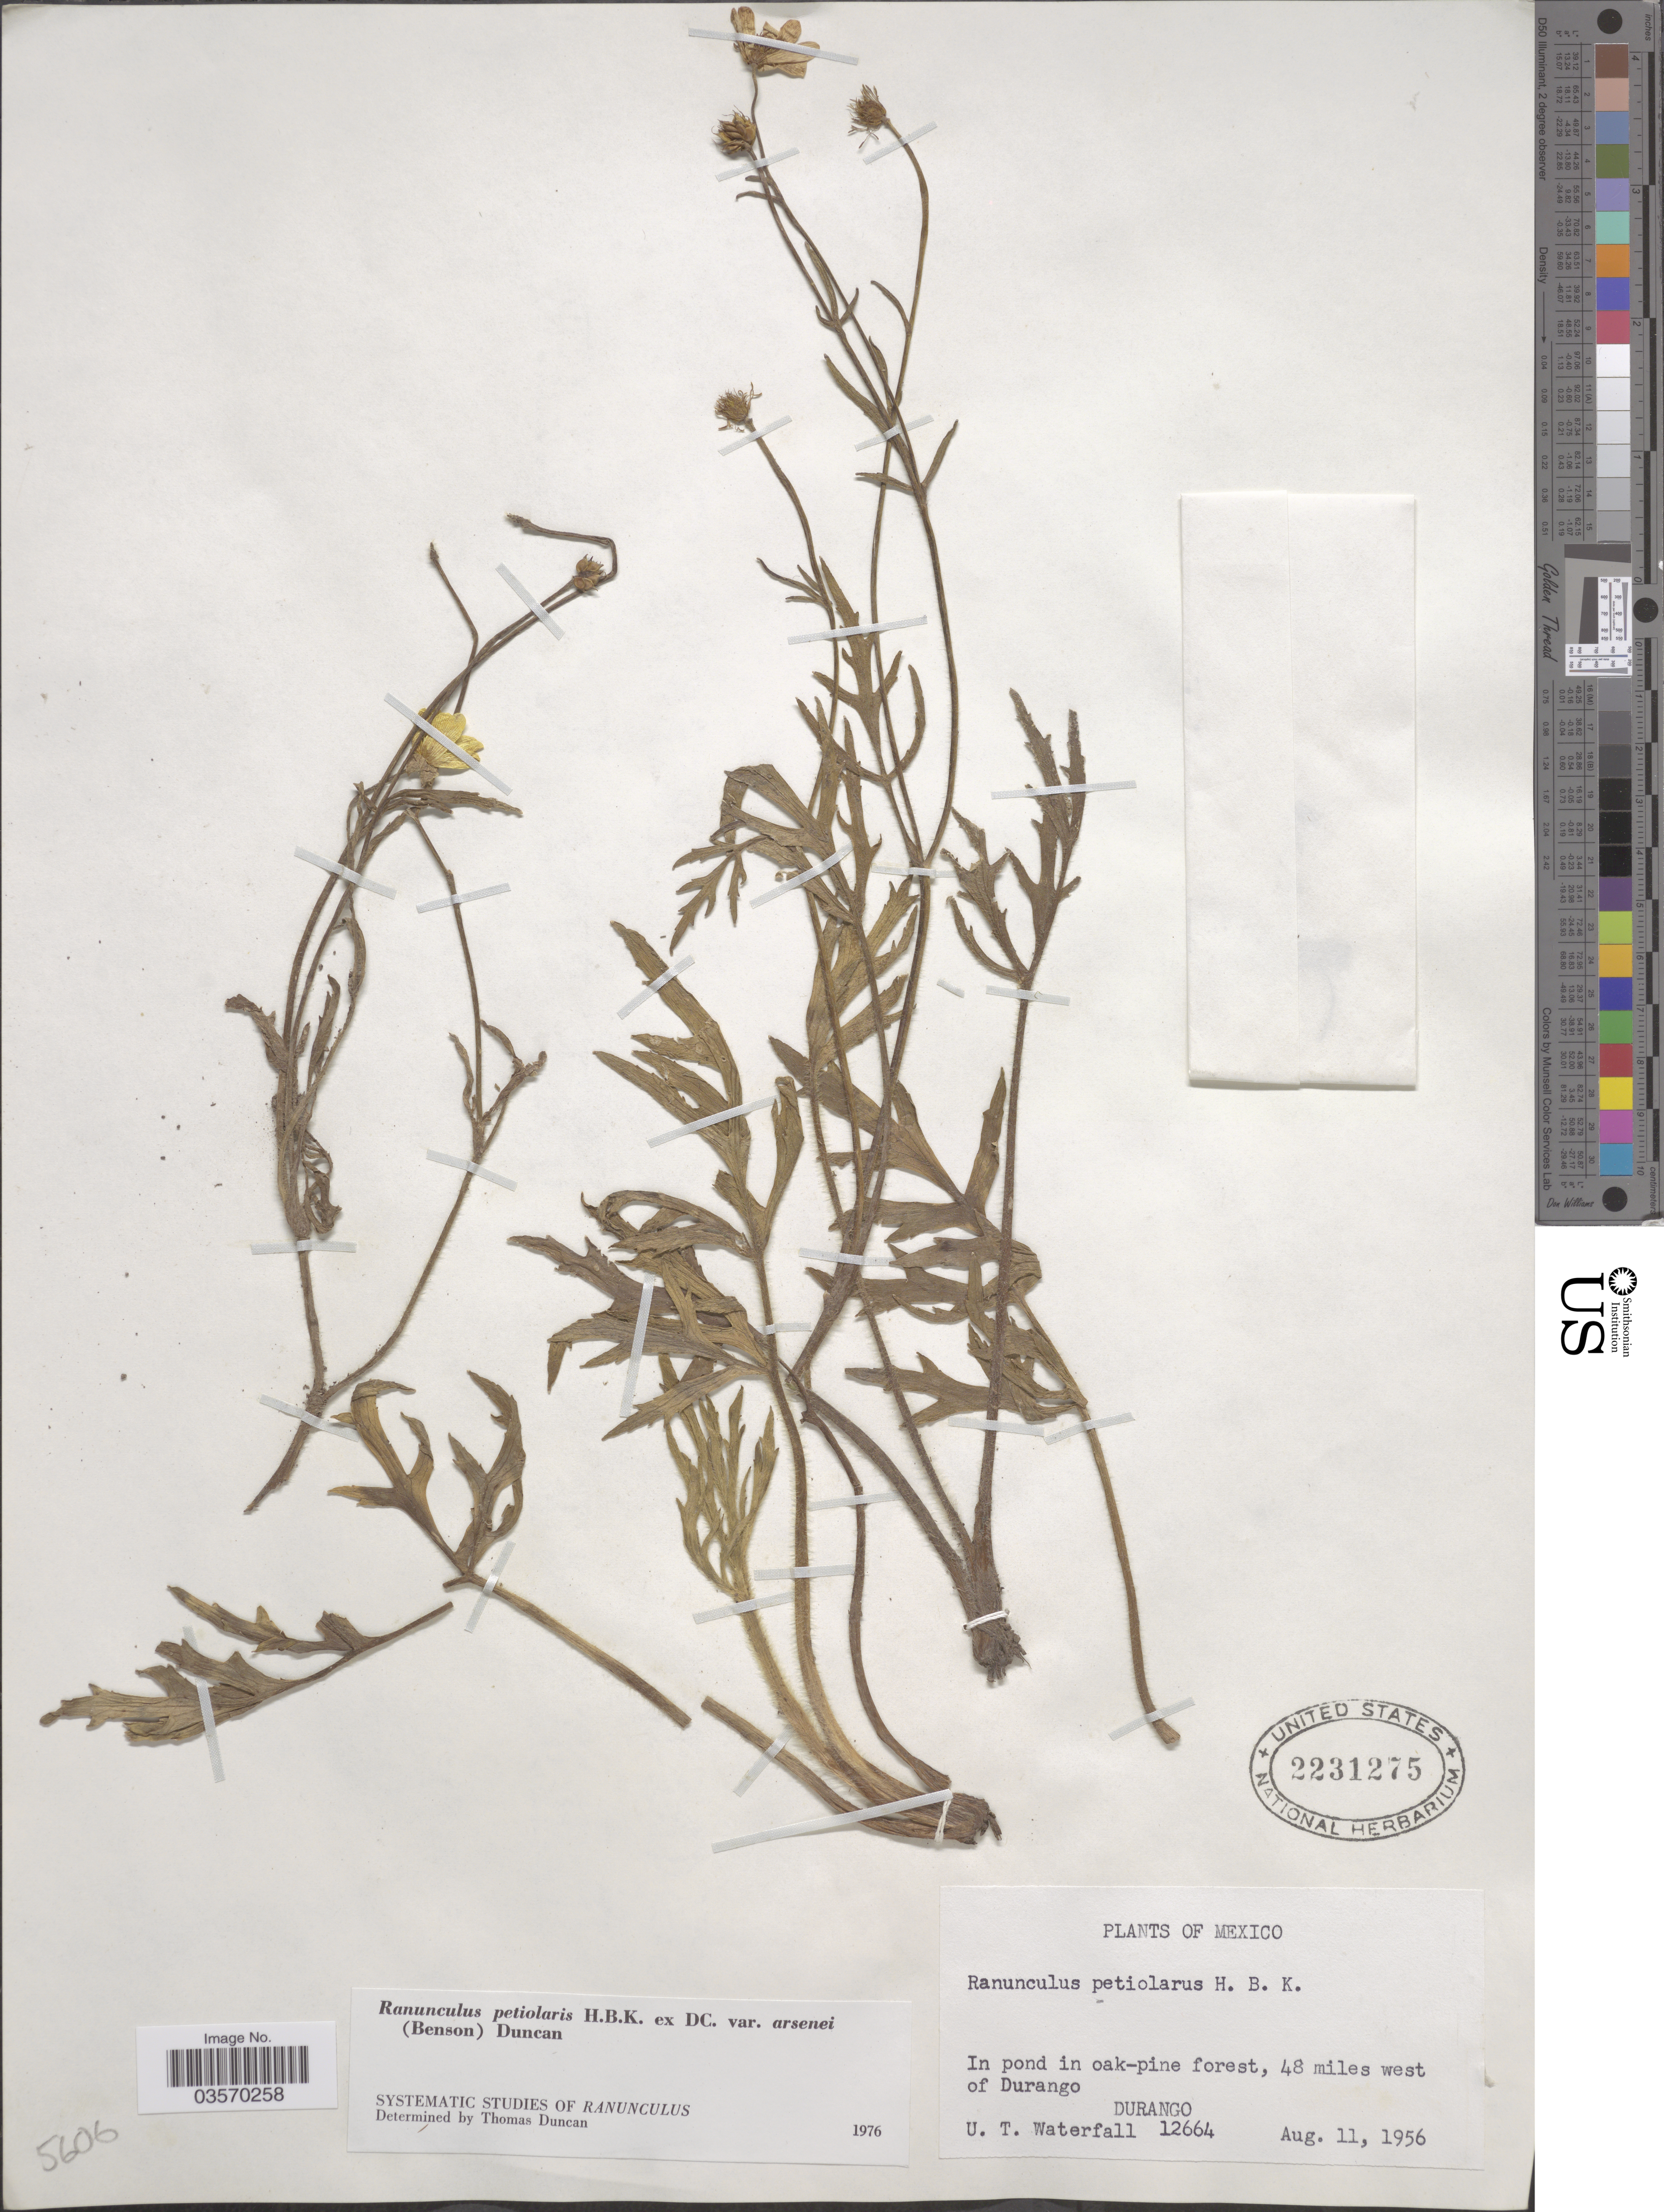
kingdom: Plantae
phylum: Tracheophyta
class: Magnoliopsida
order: Ranunculales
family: Ranunculaceae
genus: Ranunculus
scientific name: Ranunculus petiolaris var. arsenei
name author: (L.D. Benson) Duncan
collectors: U. T. Waterfall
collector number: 12664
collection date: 1956-08-11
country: Mexico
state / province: Durango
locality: In pond in oak-pine forest, 48 miles west of Durango.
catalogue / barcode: US 2231275